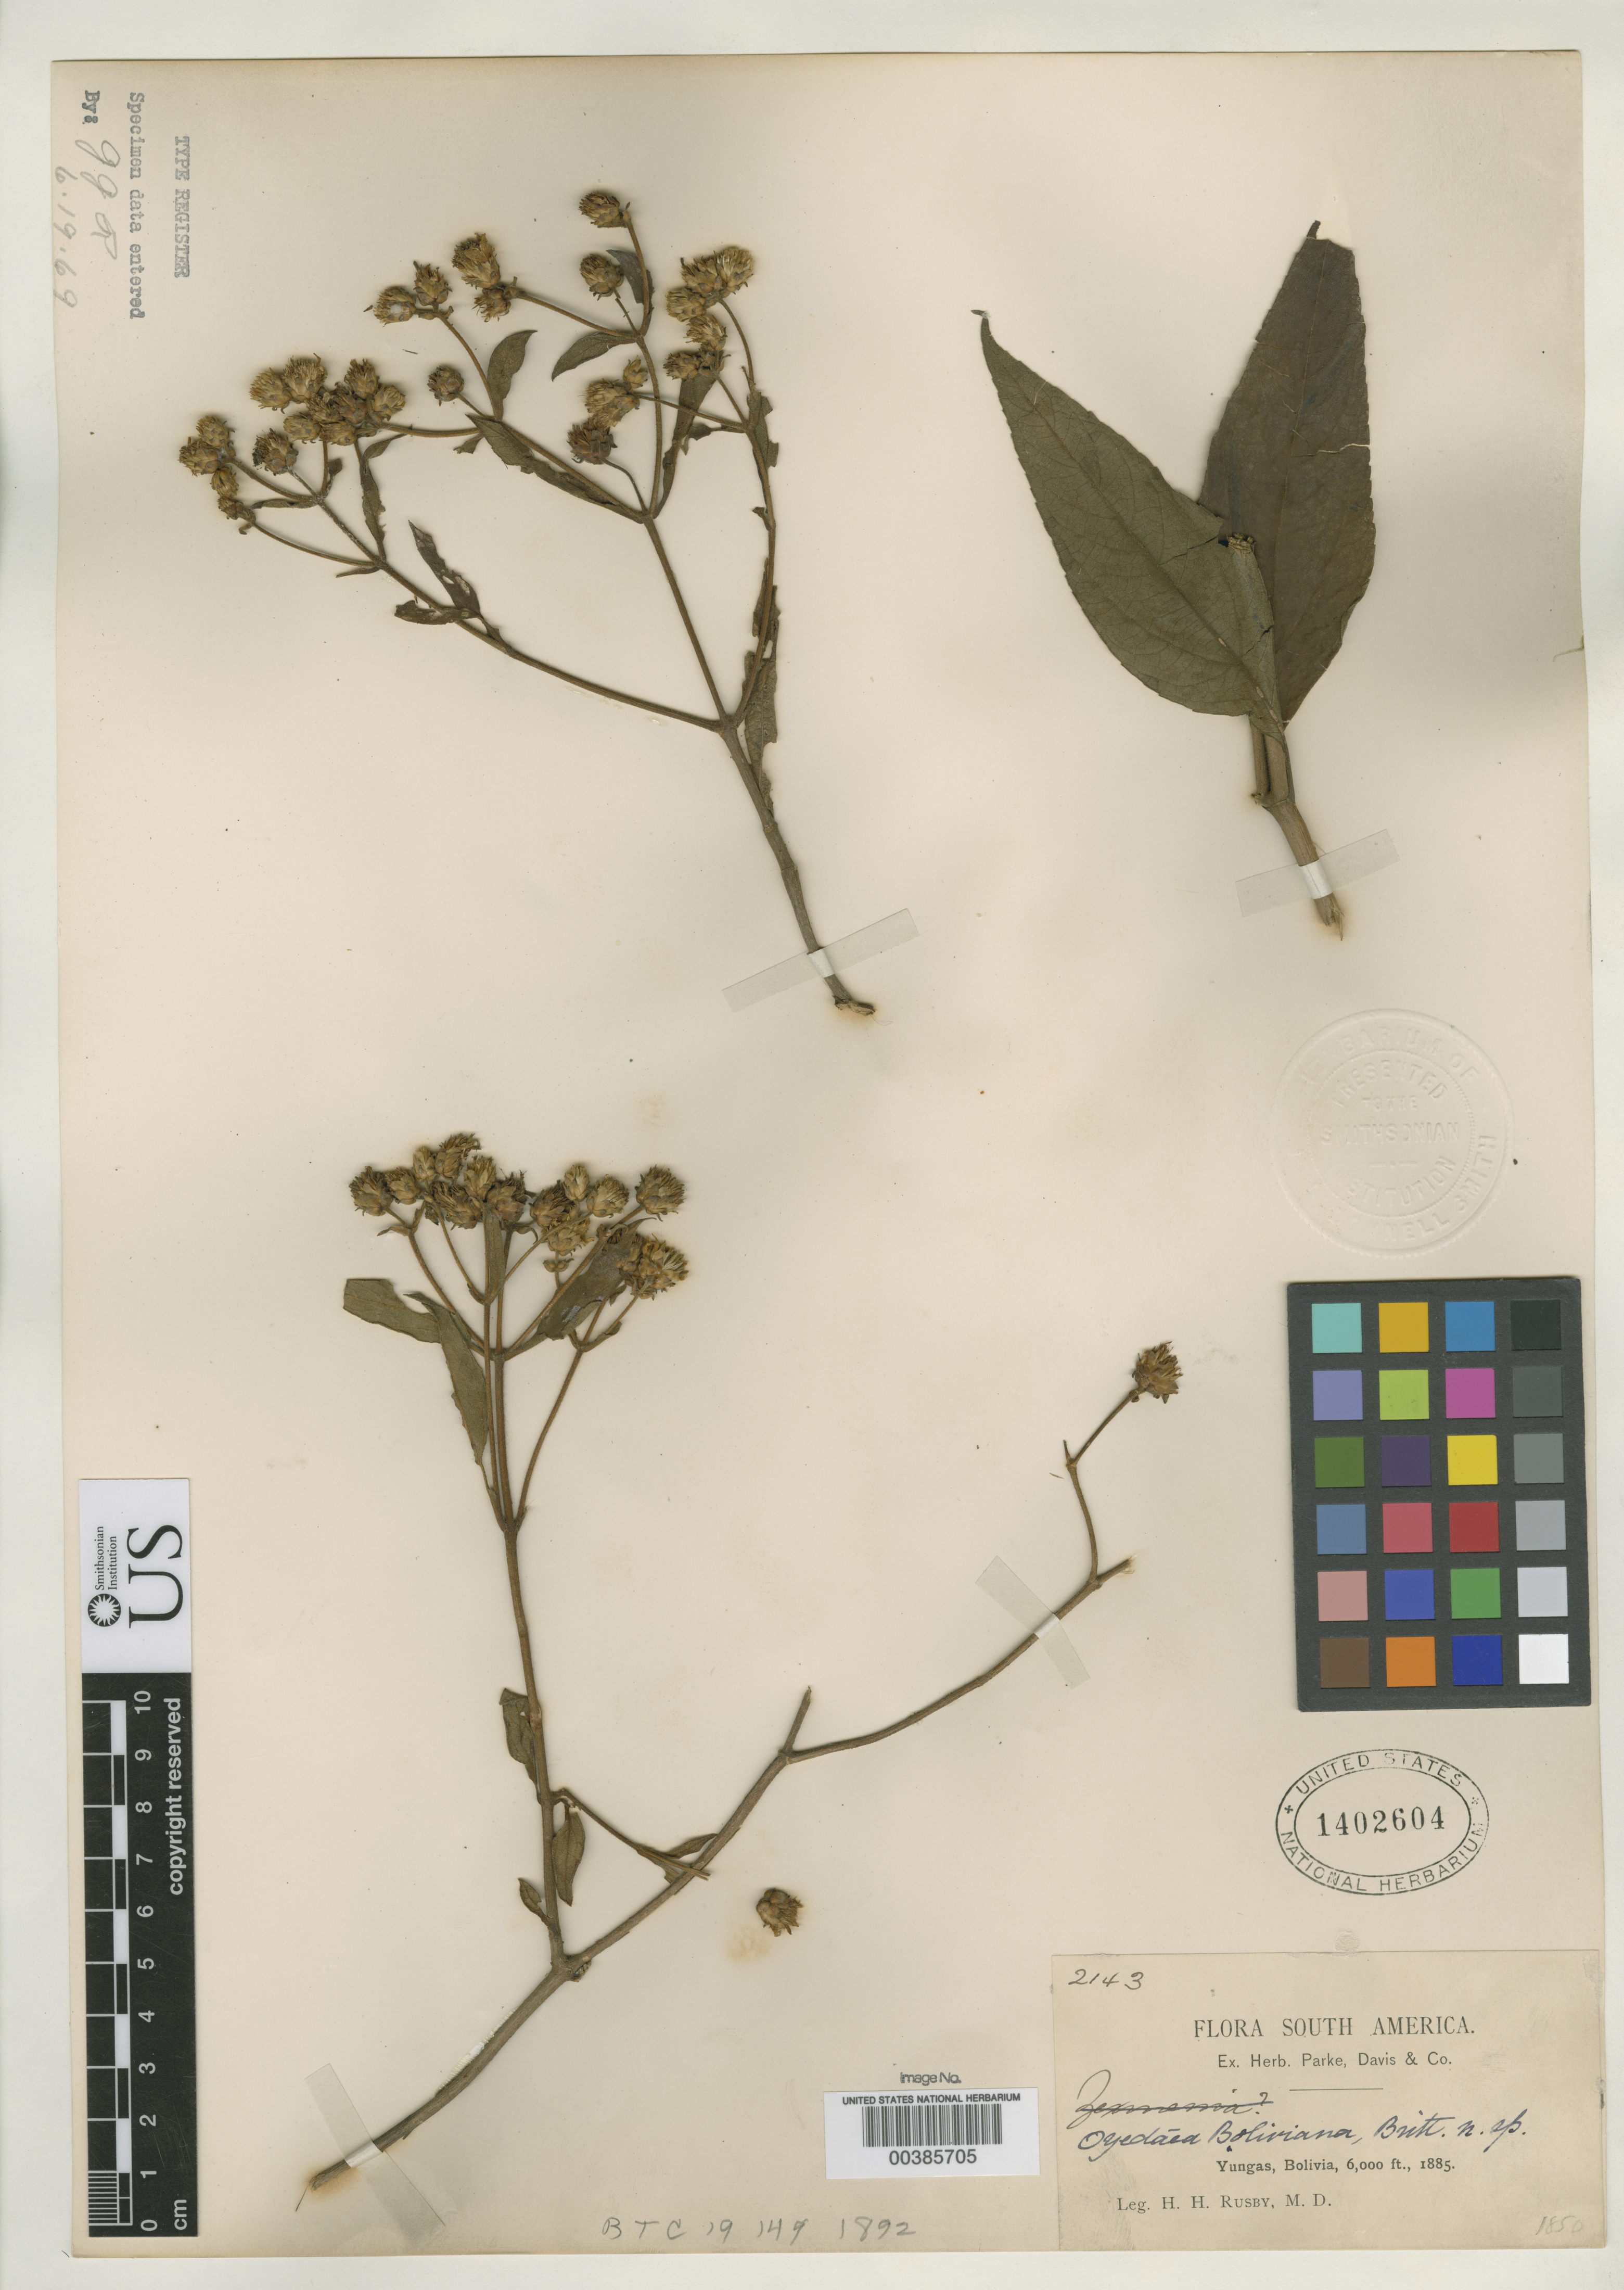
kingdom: Plantae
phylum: Tracheophyta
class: Magnoliopsida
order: Asterales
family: Asteraceae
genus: Oyedaea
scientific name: Oyedaea boliviana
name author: Britton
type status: Isotype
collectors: H. H. Rusby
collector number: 2143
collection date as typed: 1885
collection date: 1885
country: Bolivia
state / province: La Paz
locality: Yungas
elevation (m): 1829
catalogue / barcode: US 1402604